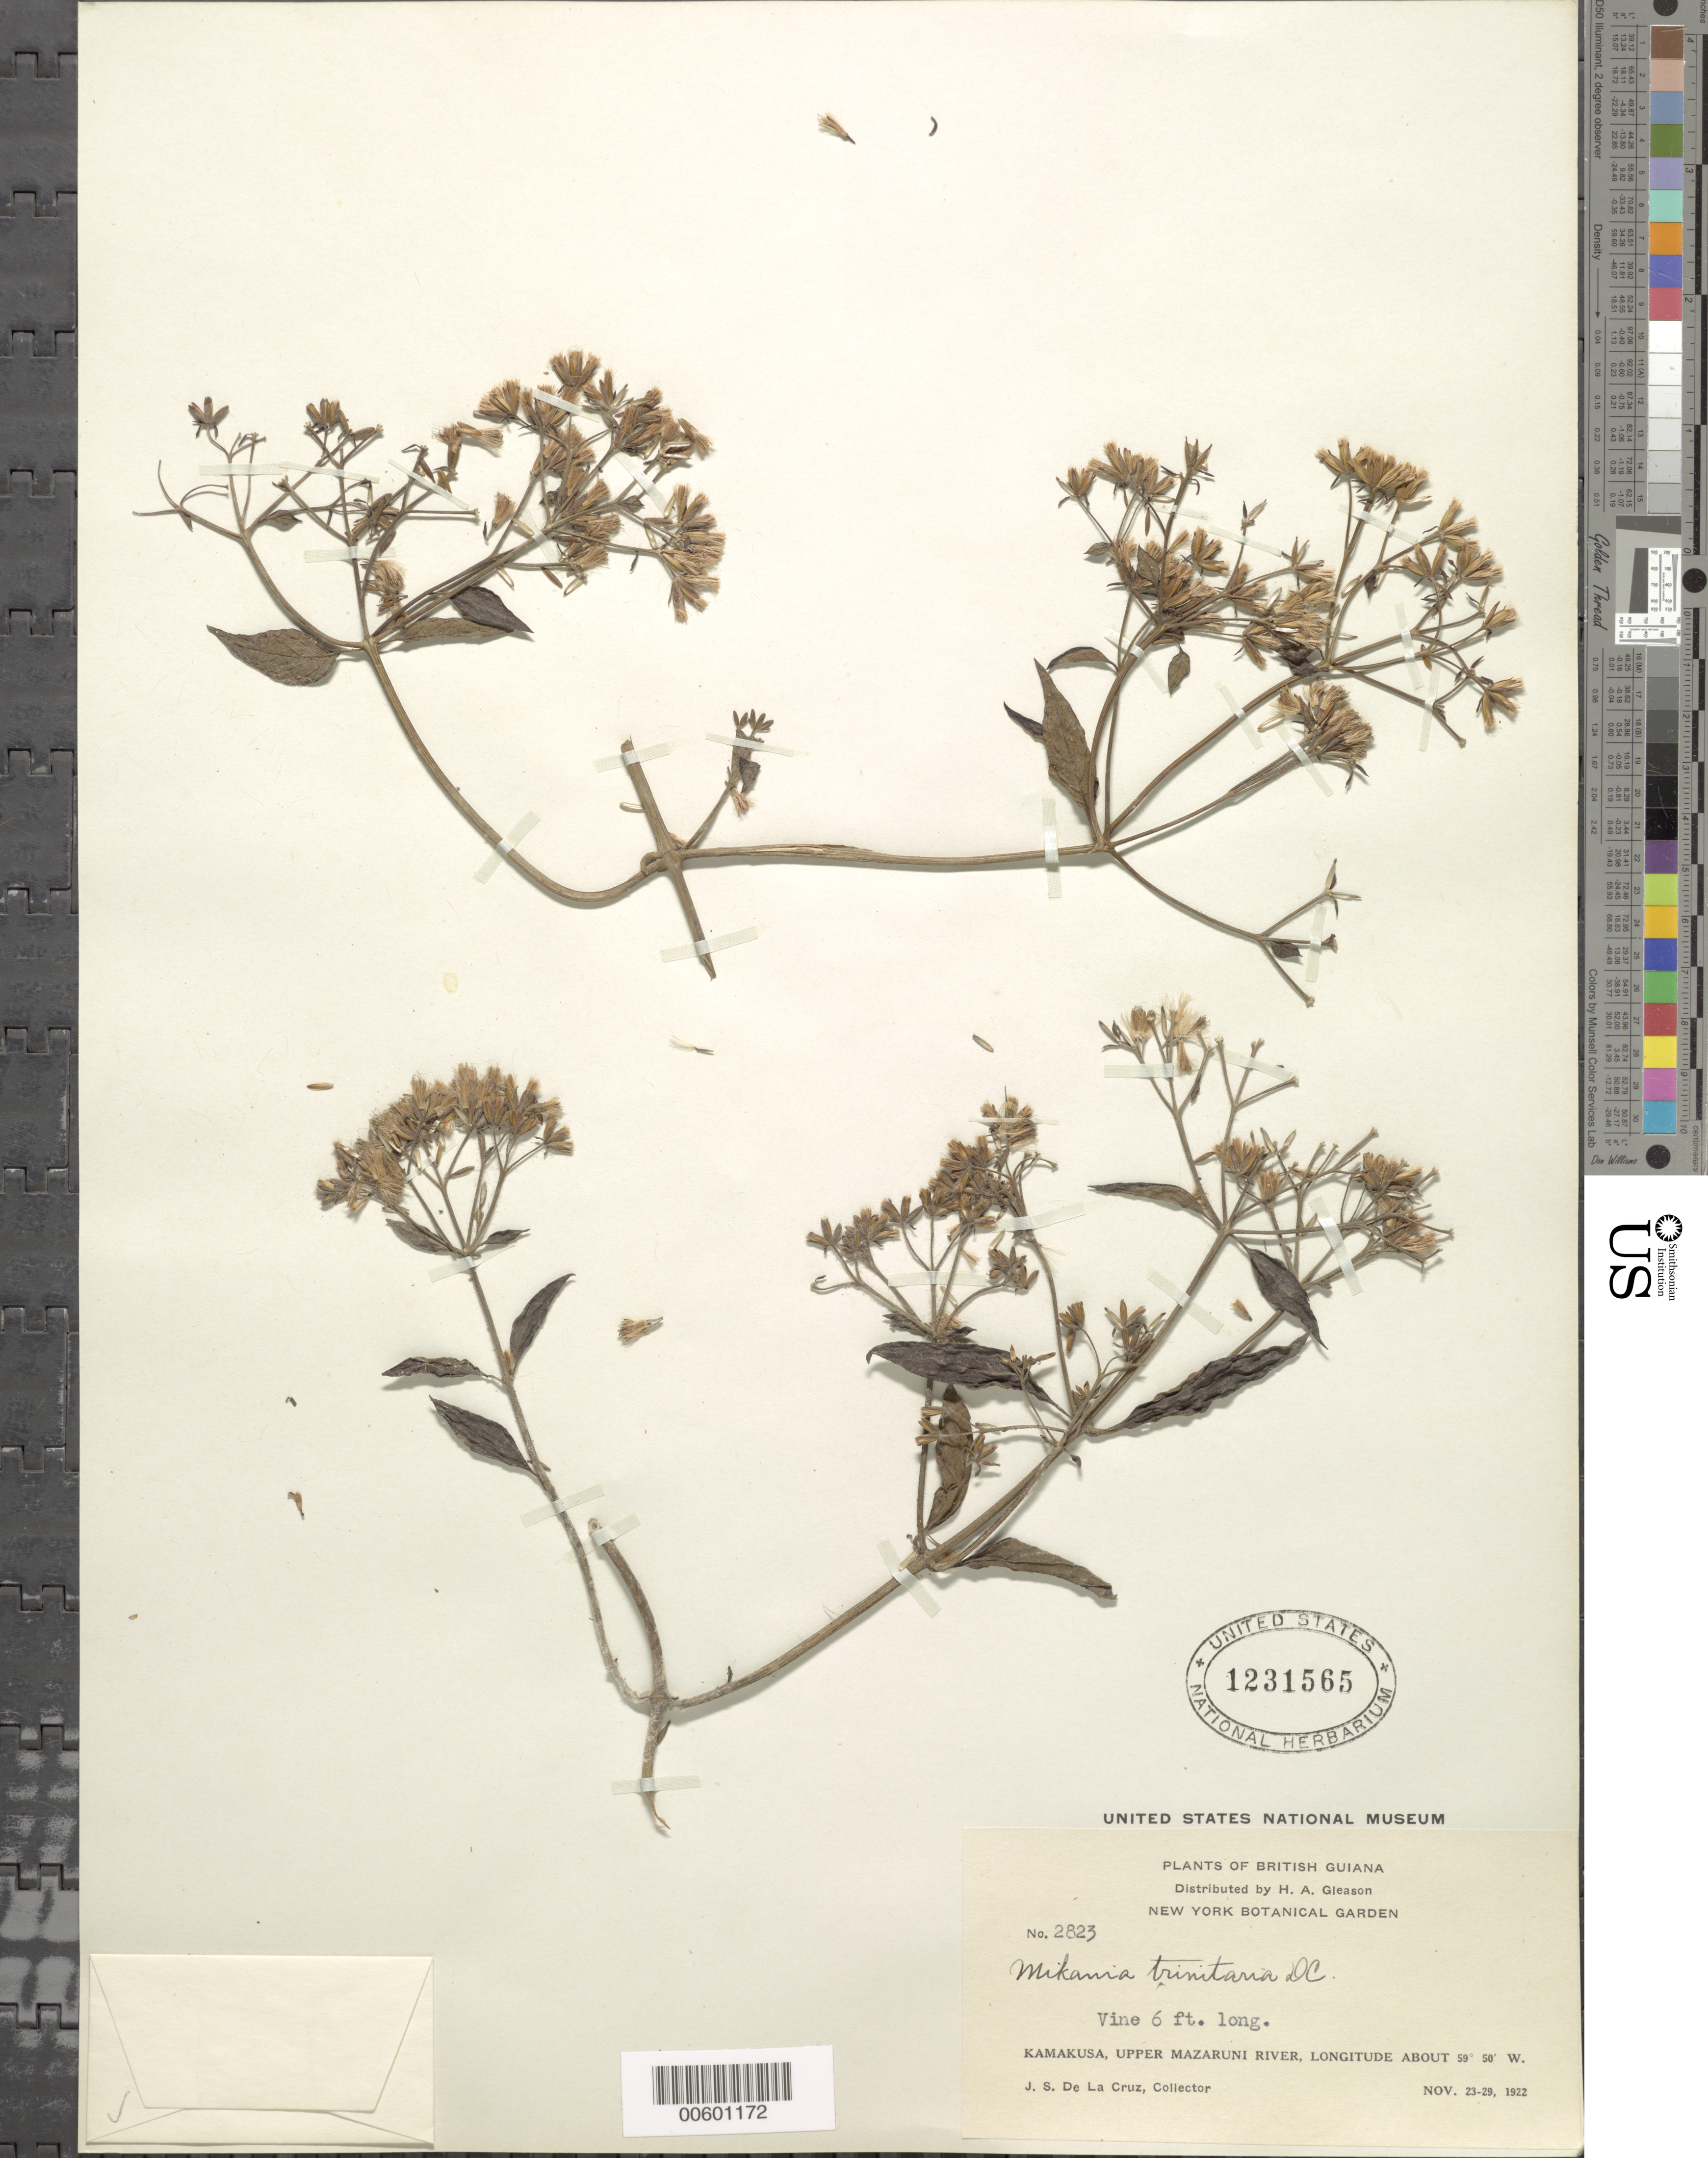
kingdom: Plantae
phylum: Tracheophyta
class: Magnoliopsida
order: Asterales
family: Asteraceae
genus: Mikania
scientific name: Mikania trinitaria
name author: DC.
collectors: J. S. de la Cruz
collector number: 2823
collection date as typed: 23-Nov-22 to 29-Nov-22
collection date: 1922-11-23/1922-11-29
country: Guyana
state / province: Cuyuni-Mazaruni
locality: Kamakusa, Upper Mazaruni R.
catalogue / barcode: US 1231565